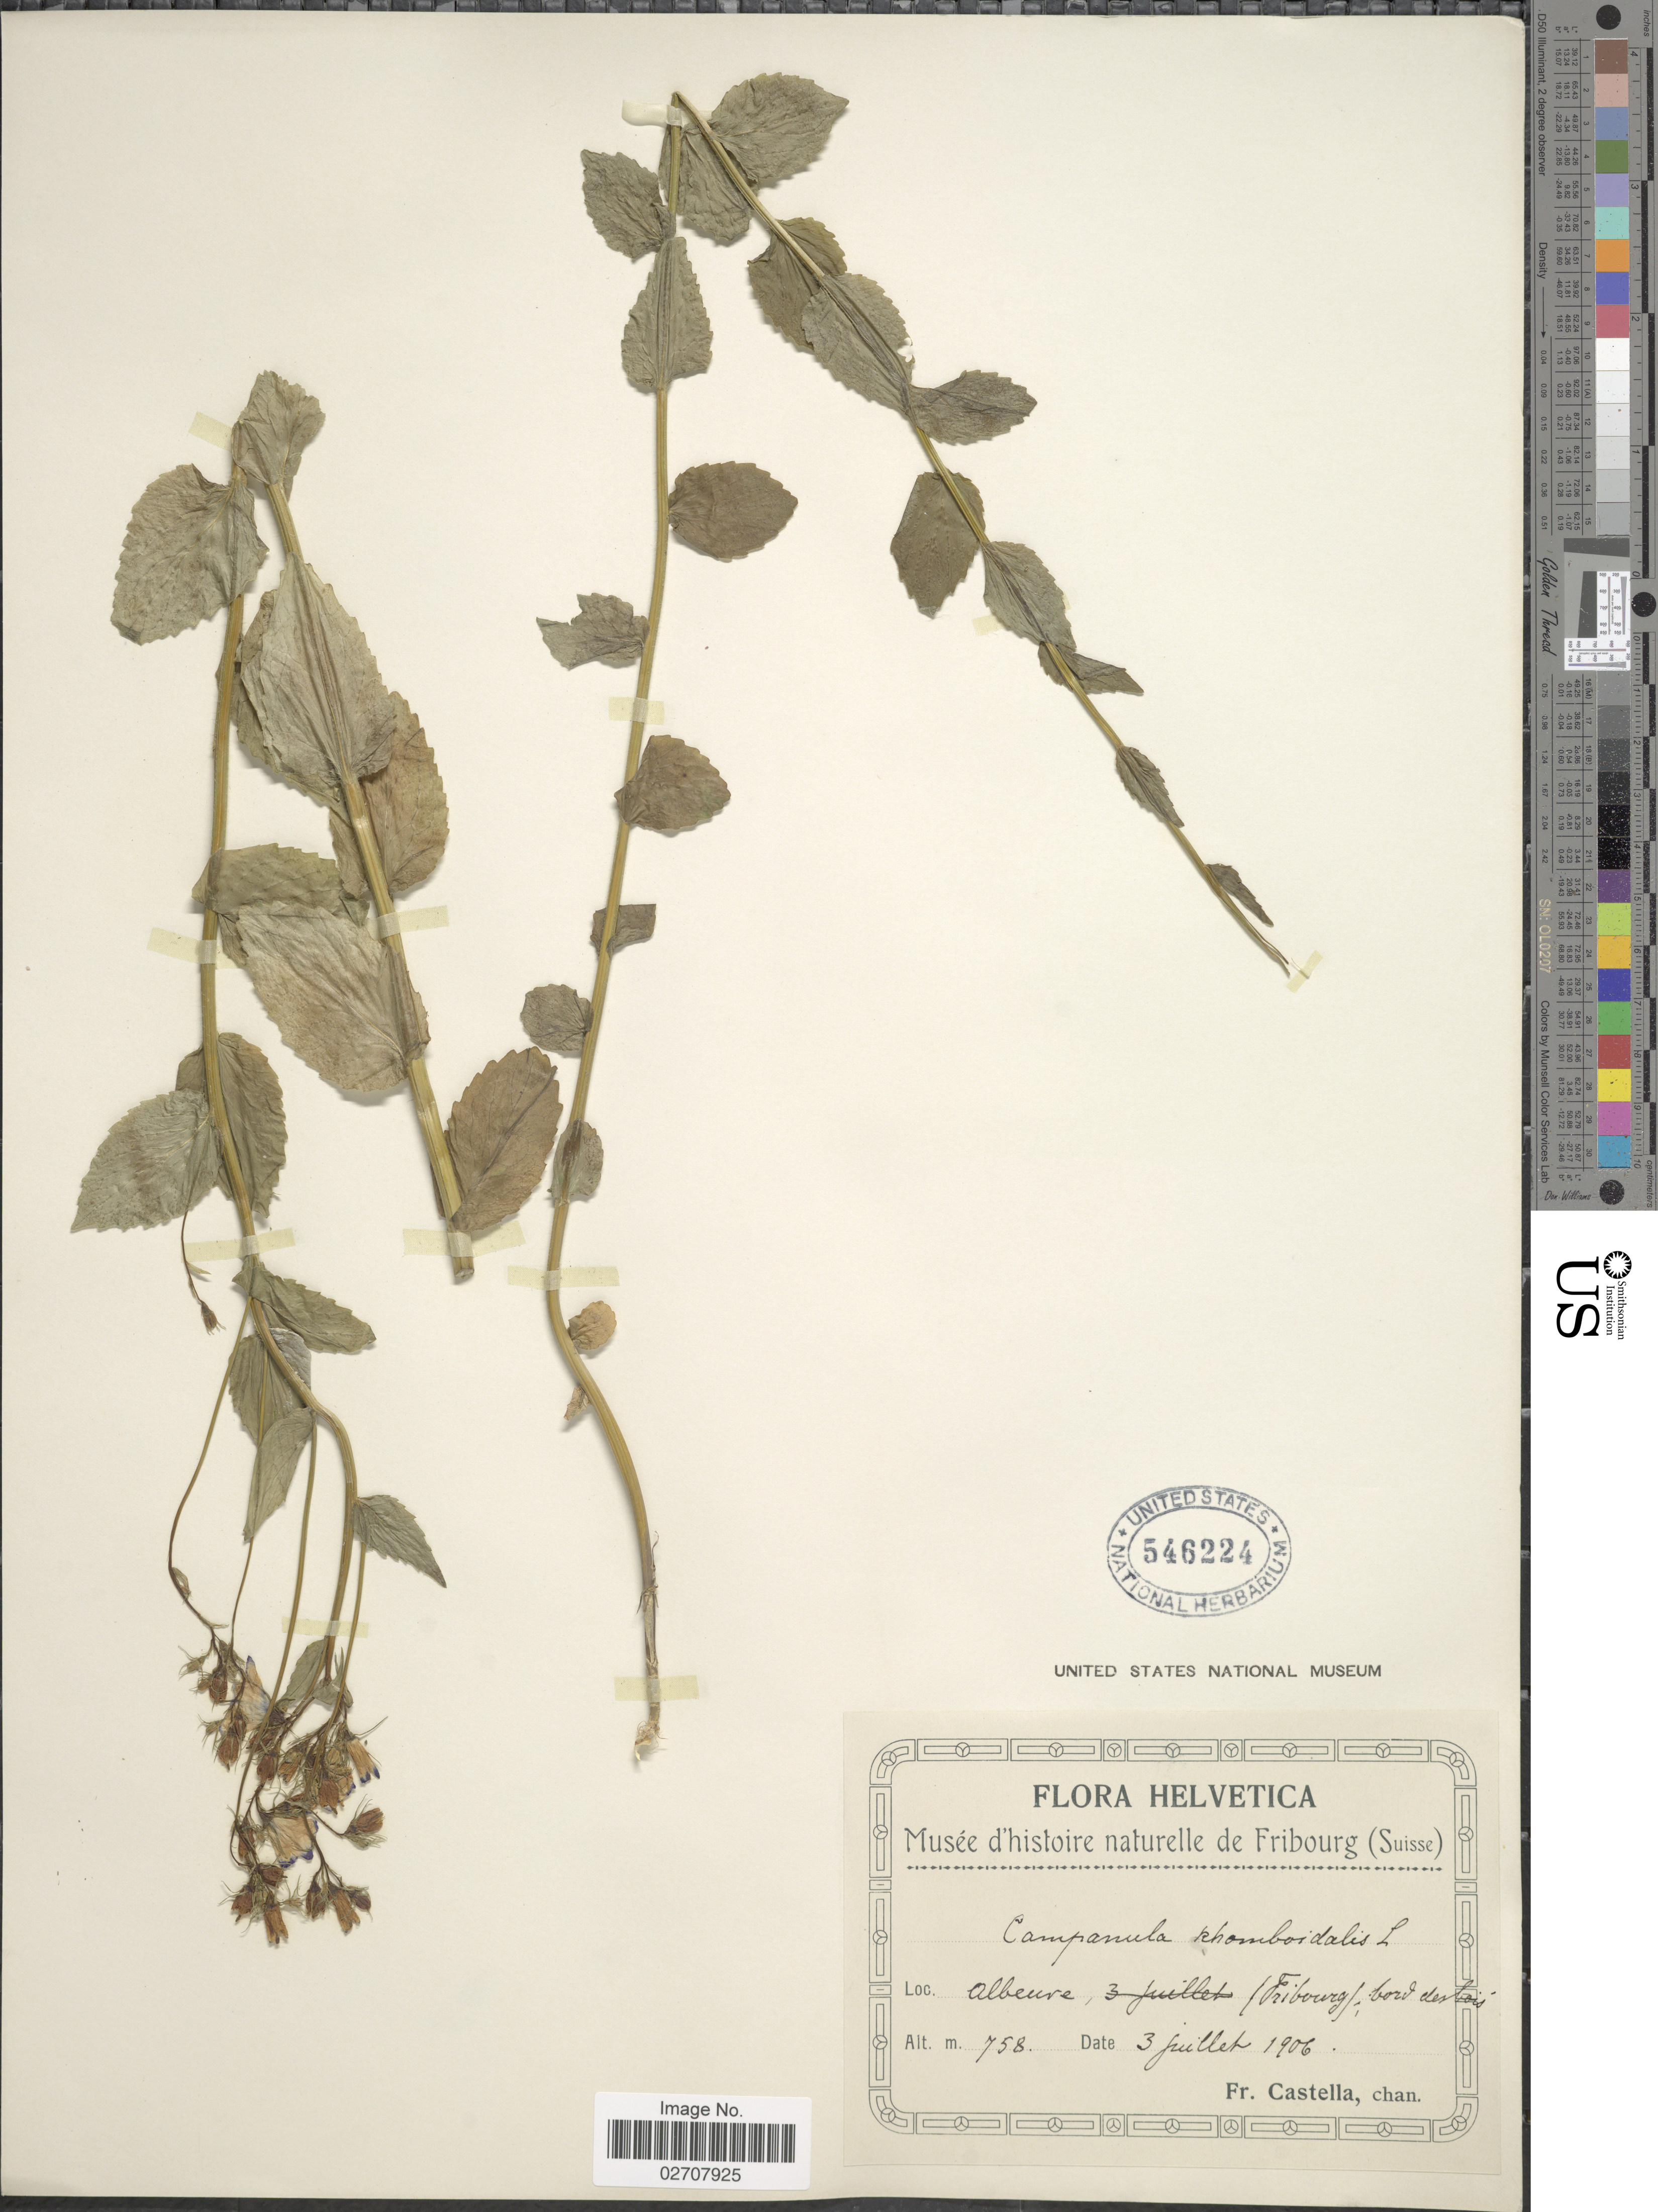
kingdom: Plantae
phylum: Tracheophyta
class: Magnoliopsida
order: Asterales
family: Campanulaceae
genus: Campanula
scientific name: Campanula rhomboidalis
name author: L.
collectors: Fr. Castella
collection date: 1906-07-03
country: Switzerland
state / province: Fribourg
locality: Helvetica, Albeuve (Fribourg) bord des bois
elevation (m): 758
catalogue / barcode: US 546224